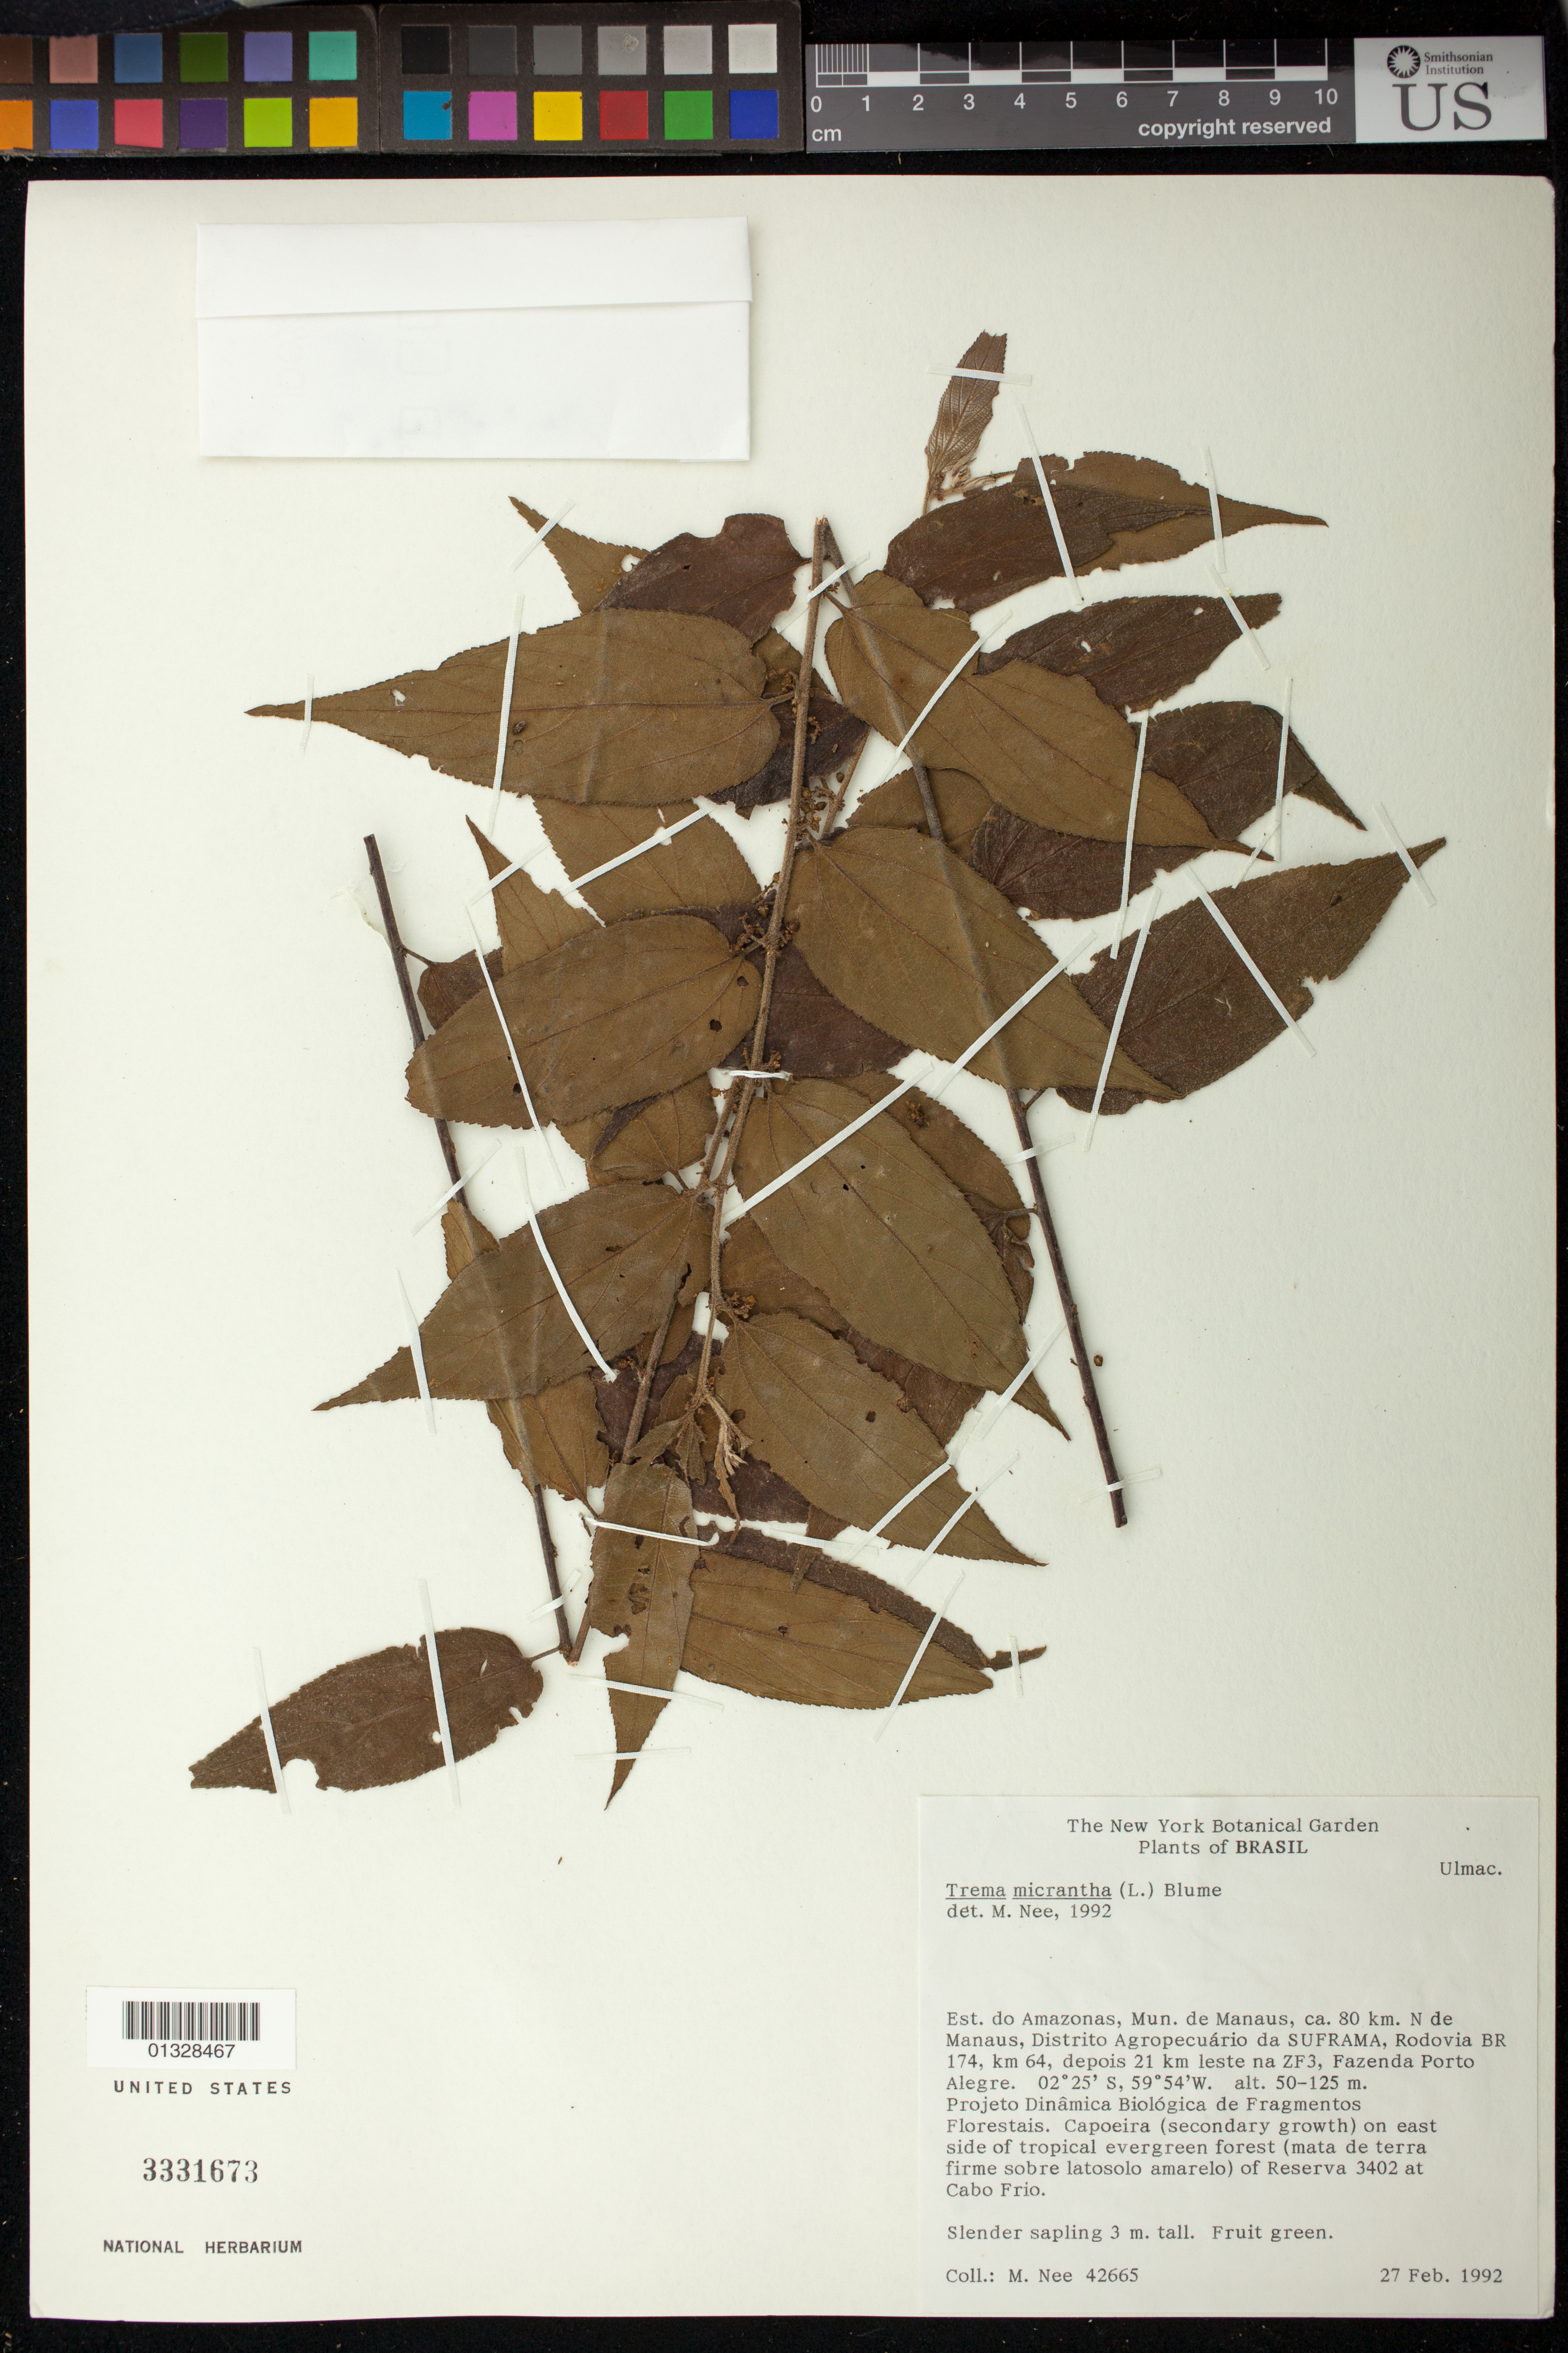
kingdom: Plantae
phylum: Tracheophyta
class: Magnoliopsida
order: Rosales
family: Cannabaceae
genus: Trema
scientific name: Trema micranthum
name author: (L.) Blume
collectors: M. Nee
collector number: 42665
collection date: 1992-02-27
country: Brazil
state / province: Amazonas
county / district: Manaus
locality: ca. 80 km N de Manaus, Distrito Agropecuário da SUFRAMA, Rodovia BR 174, km 64, depois 21 km leste na ZF 3, Fazenda Porto Alegre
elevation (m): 50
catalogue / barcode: US 3331673